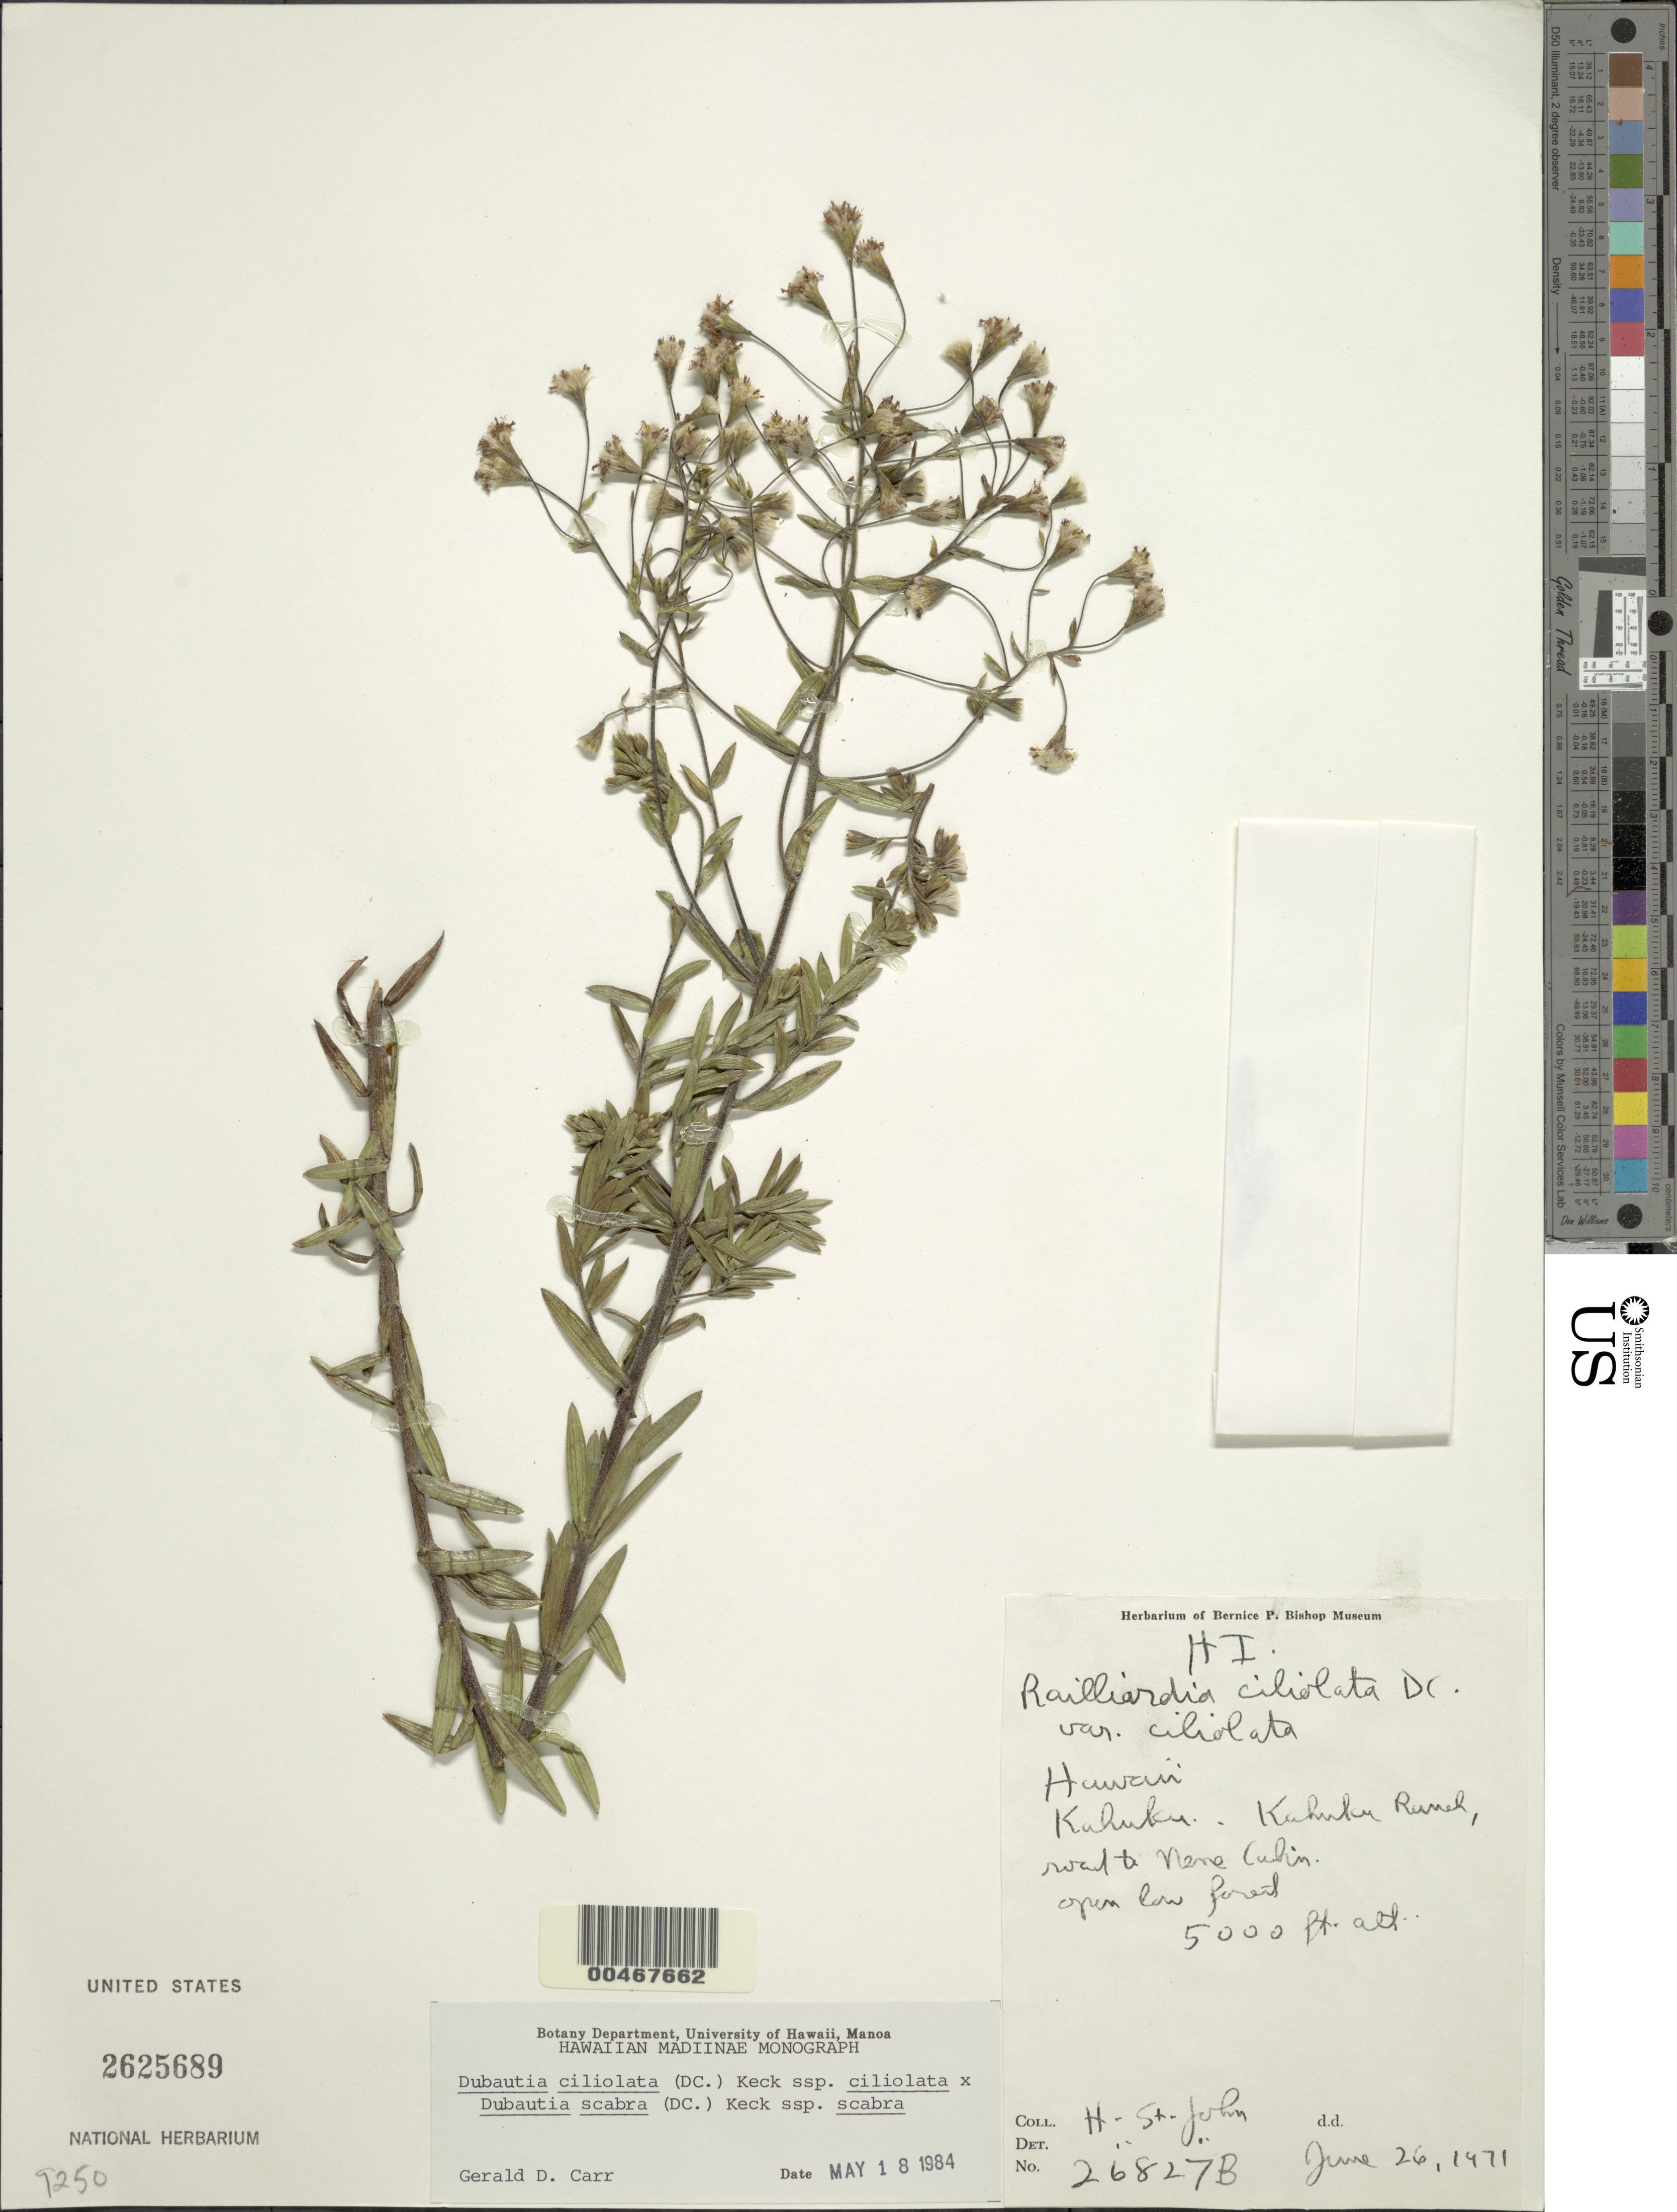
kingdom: Plantae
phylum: Tracheophyta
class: Magnoliopsida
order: Asterales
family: Asteraceae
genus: Dubautia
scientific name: Dubautia ciliolata subsp. ciliolata x D. scabra (DC.) D.D. Keck subsp. scabra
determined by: Carr, G. D.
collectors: H. St. John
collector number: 26827b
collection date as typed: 26 Jun 1971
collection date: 1971-06-26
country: United States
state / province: Hawaii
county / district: Hawaii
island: Hawaii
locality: Kahuku, Kahuku Ranch, rd. to Nene Cabin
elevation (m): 1524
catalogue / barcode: US 2625689